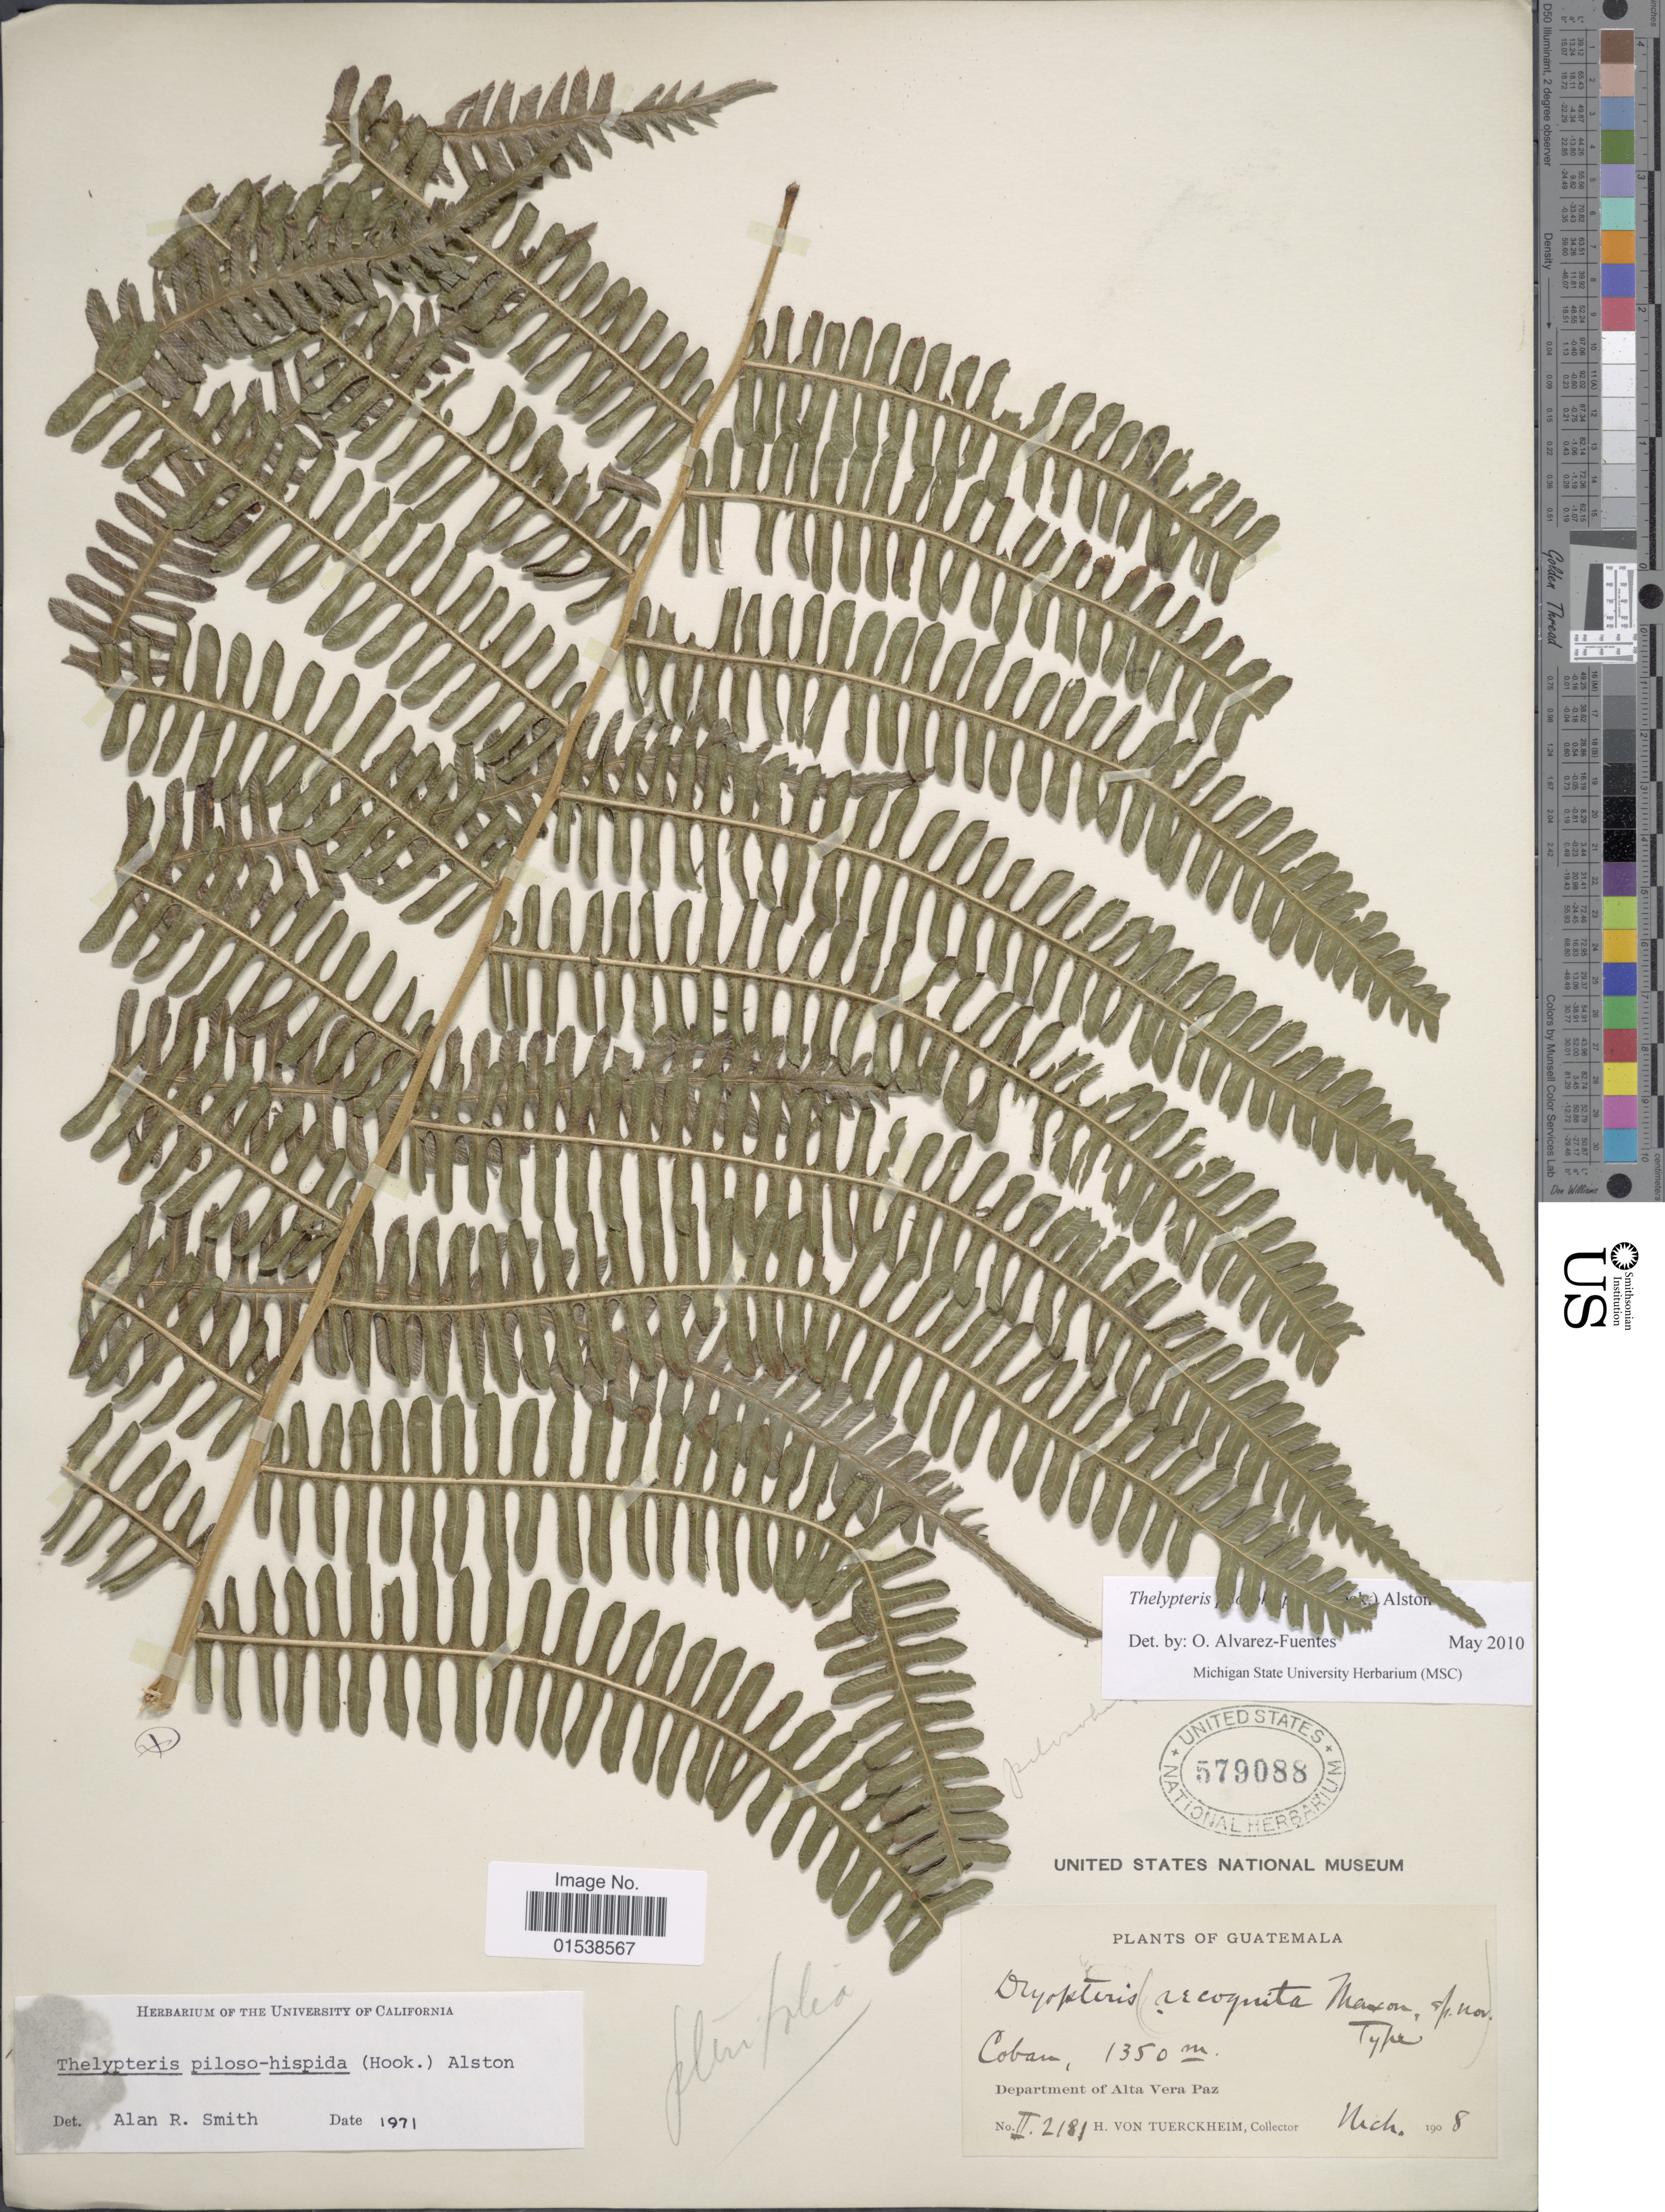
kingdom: Plantae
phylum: Tracheophyta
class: Polypodiopsida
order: Polypodiales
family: Thelypteridaceae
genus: Amauropelta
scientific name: Amauropelta pilosohispida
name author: (Hook.) A.R. Sm.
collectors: H. von Türckheim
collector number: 11 2181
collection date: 1908-03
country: Guatemala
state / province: Alta Verapaz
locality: Coban, Department of Alta Vera Paz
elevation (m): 1350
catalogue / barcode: US 579088